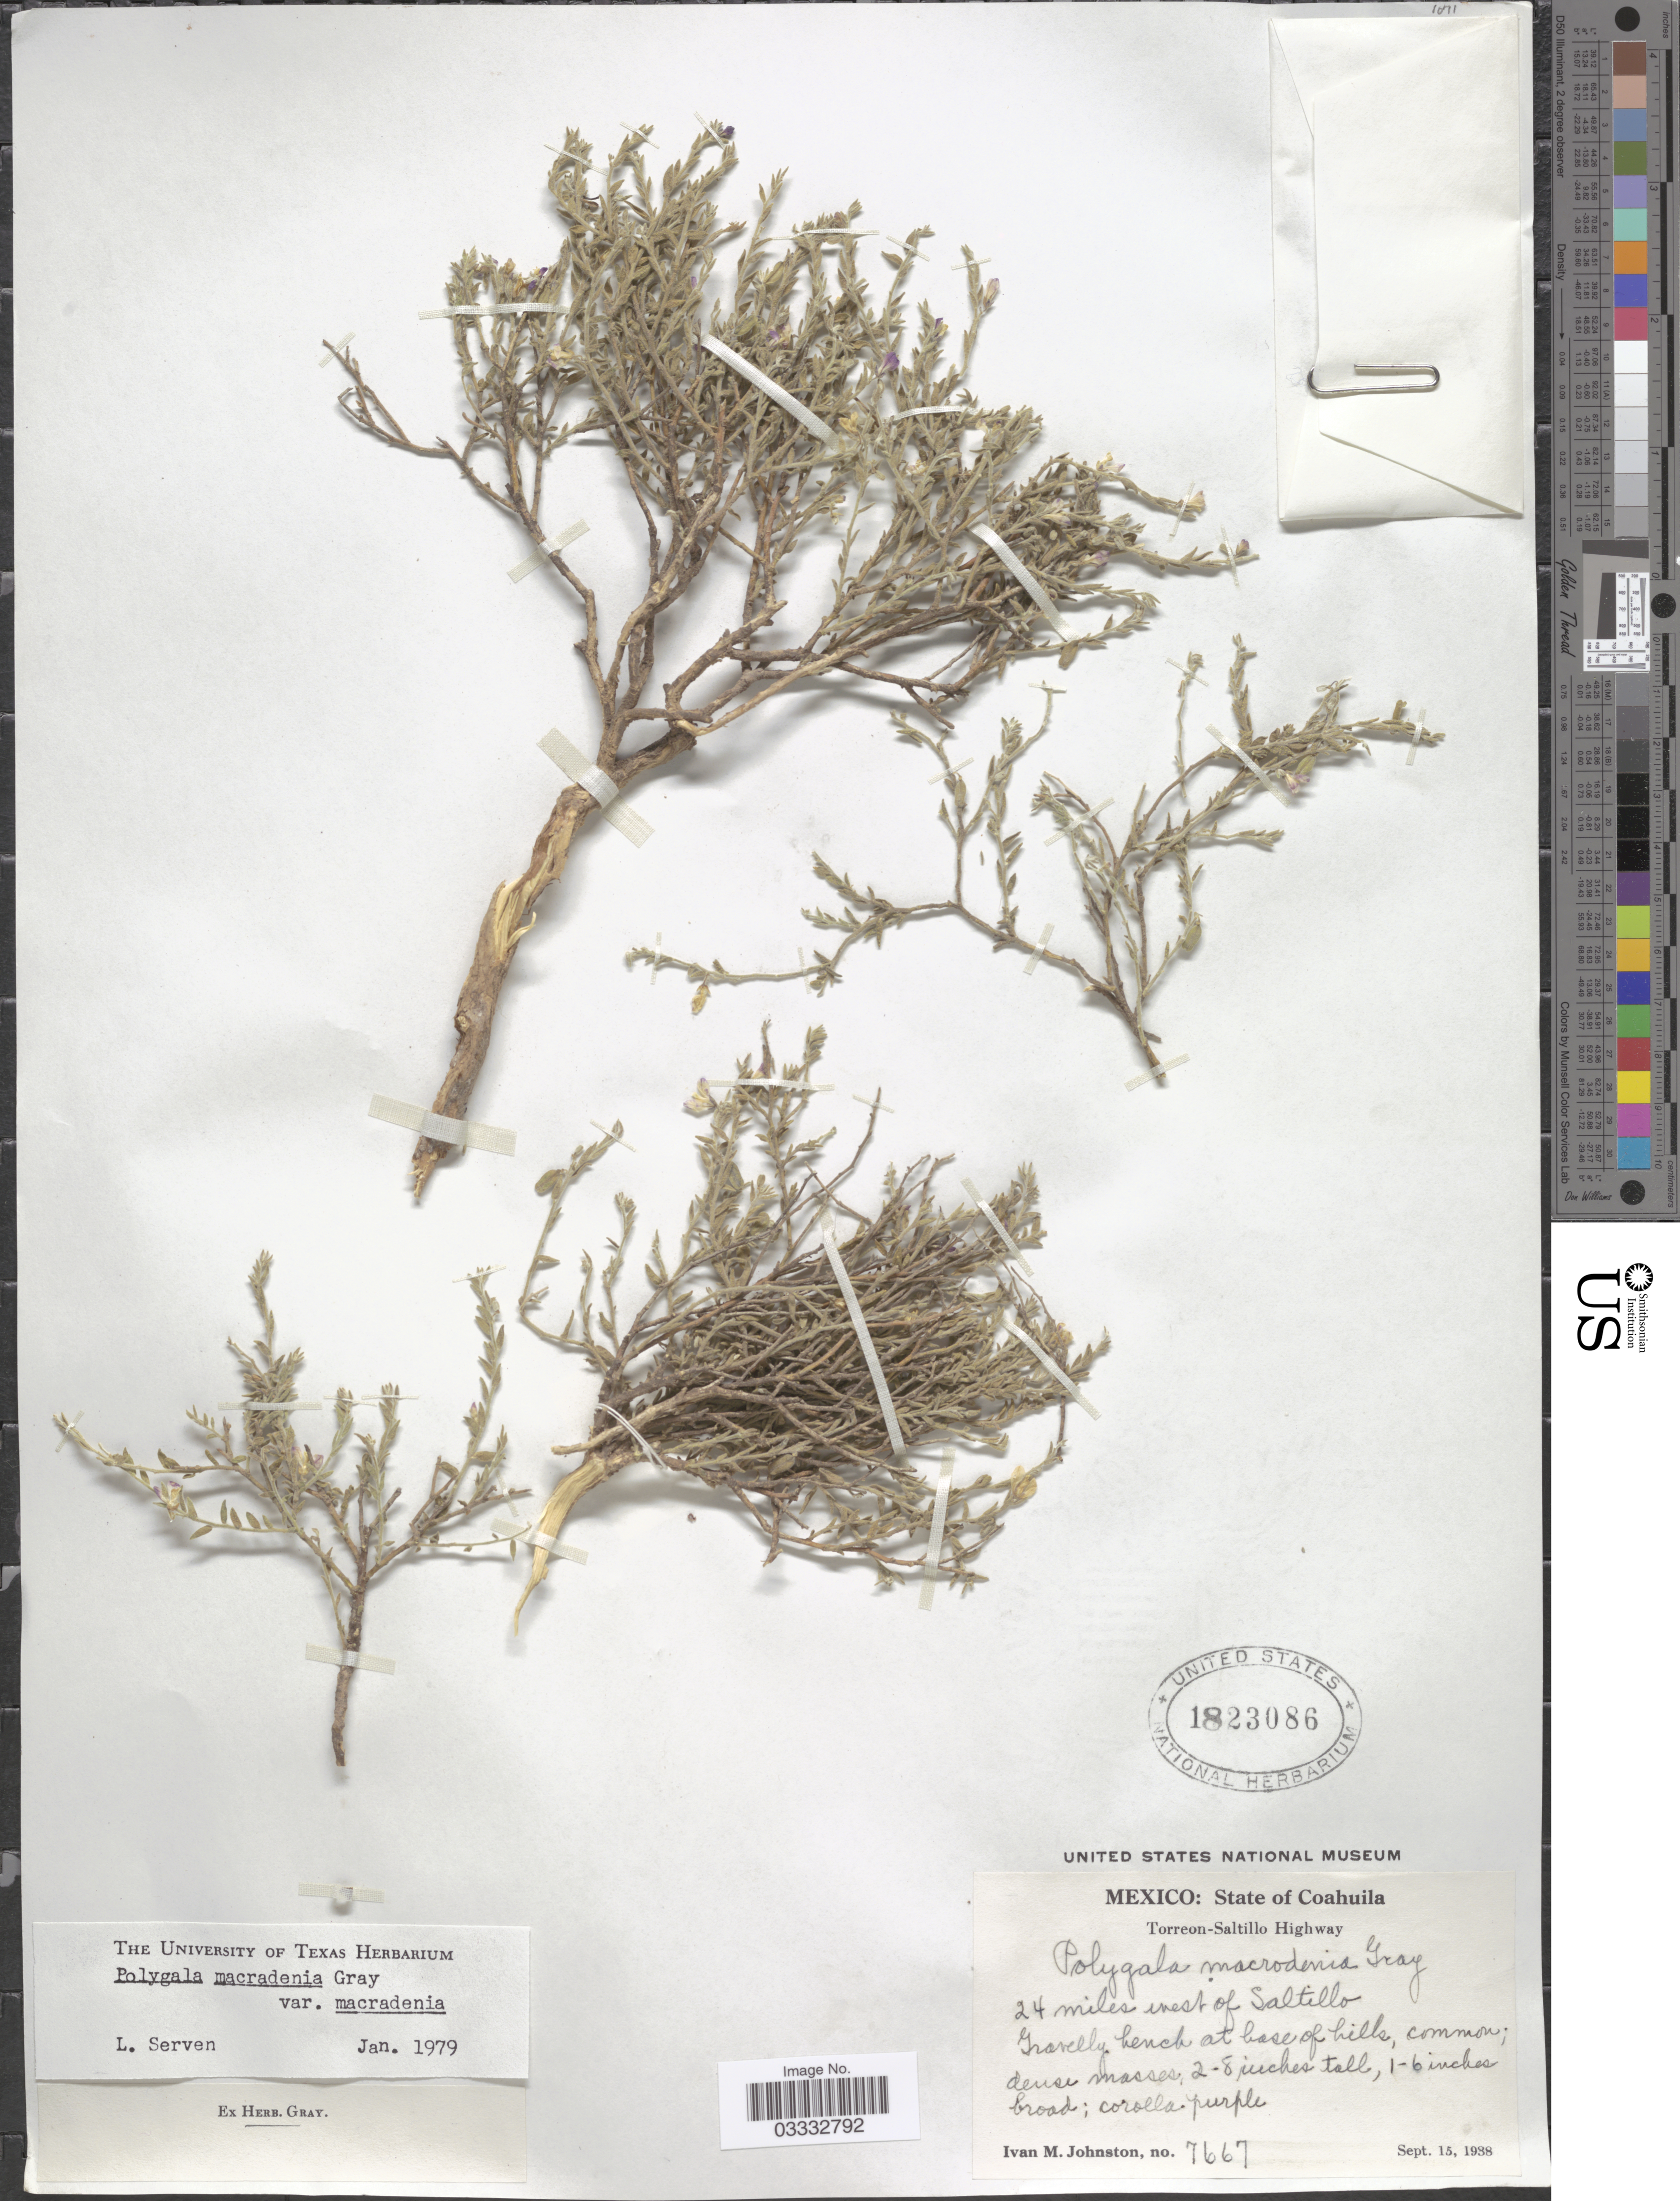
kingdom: Plantae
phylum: Tracheophyta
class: Magnoliopsida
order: Fabales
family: Polygalaceae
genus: Hebecarpa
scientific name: Hebecarpa macradenia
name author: (A. Gray) J.R. Abbott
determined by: Strong, Mark T., (BOT), Smithsonian Institution - National Museum of Natural History (UNITED STATES)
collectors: I.M. Johnston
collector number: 7667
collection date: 1938-09-15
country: Mexico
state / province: Coahuila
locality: Torreon-Saltillo Highway. 24 miles west of Saltillo.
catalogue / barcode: US 1823086